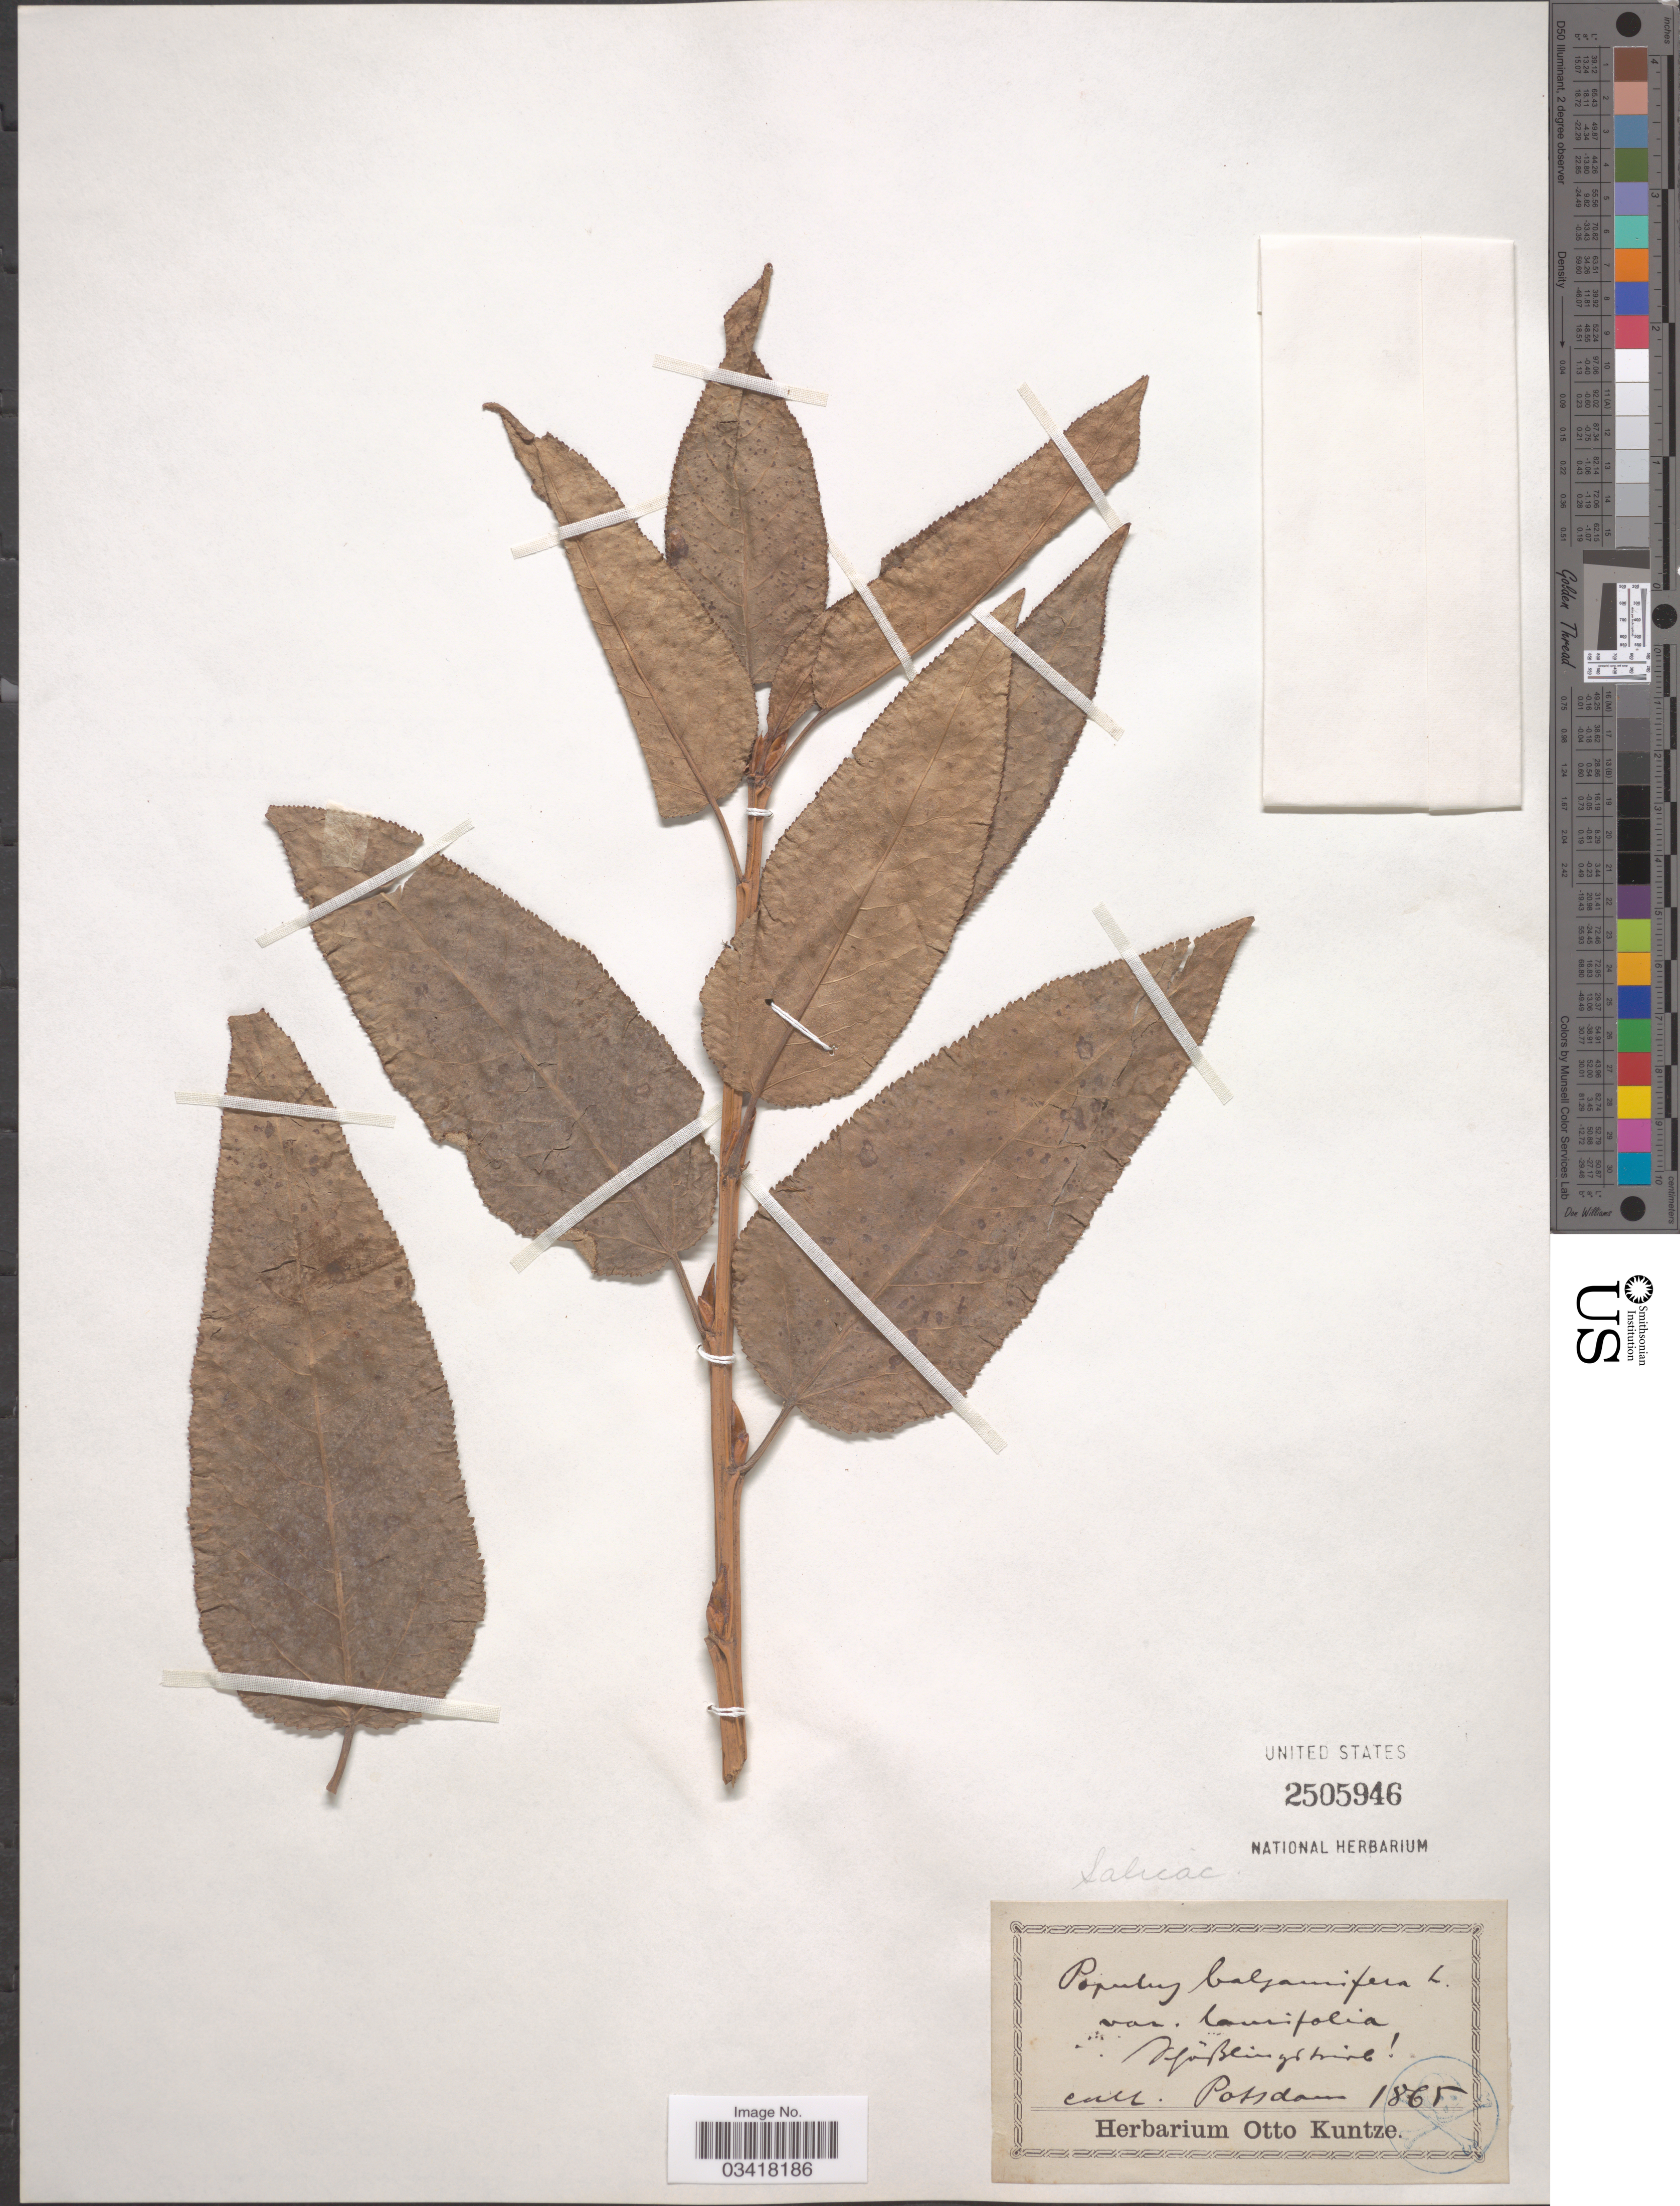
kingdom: Plantae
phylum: Tracheophyta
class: Magnoliopsida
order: Malpighiales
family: Salicaceae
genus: Populus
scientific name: Populus laurifolia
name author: Ledeb.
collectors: ex herb. Otto Kuntze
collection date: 1865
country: Germany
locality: Potsdam.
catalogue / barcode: US 2505946